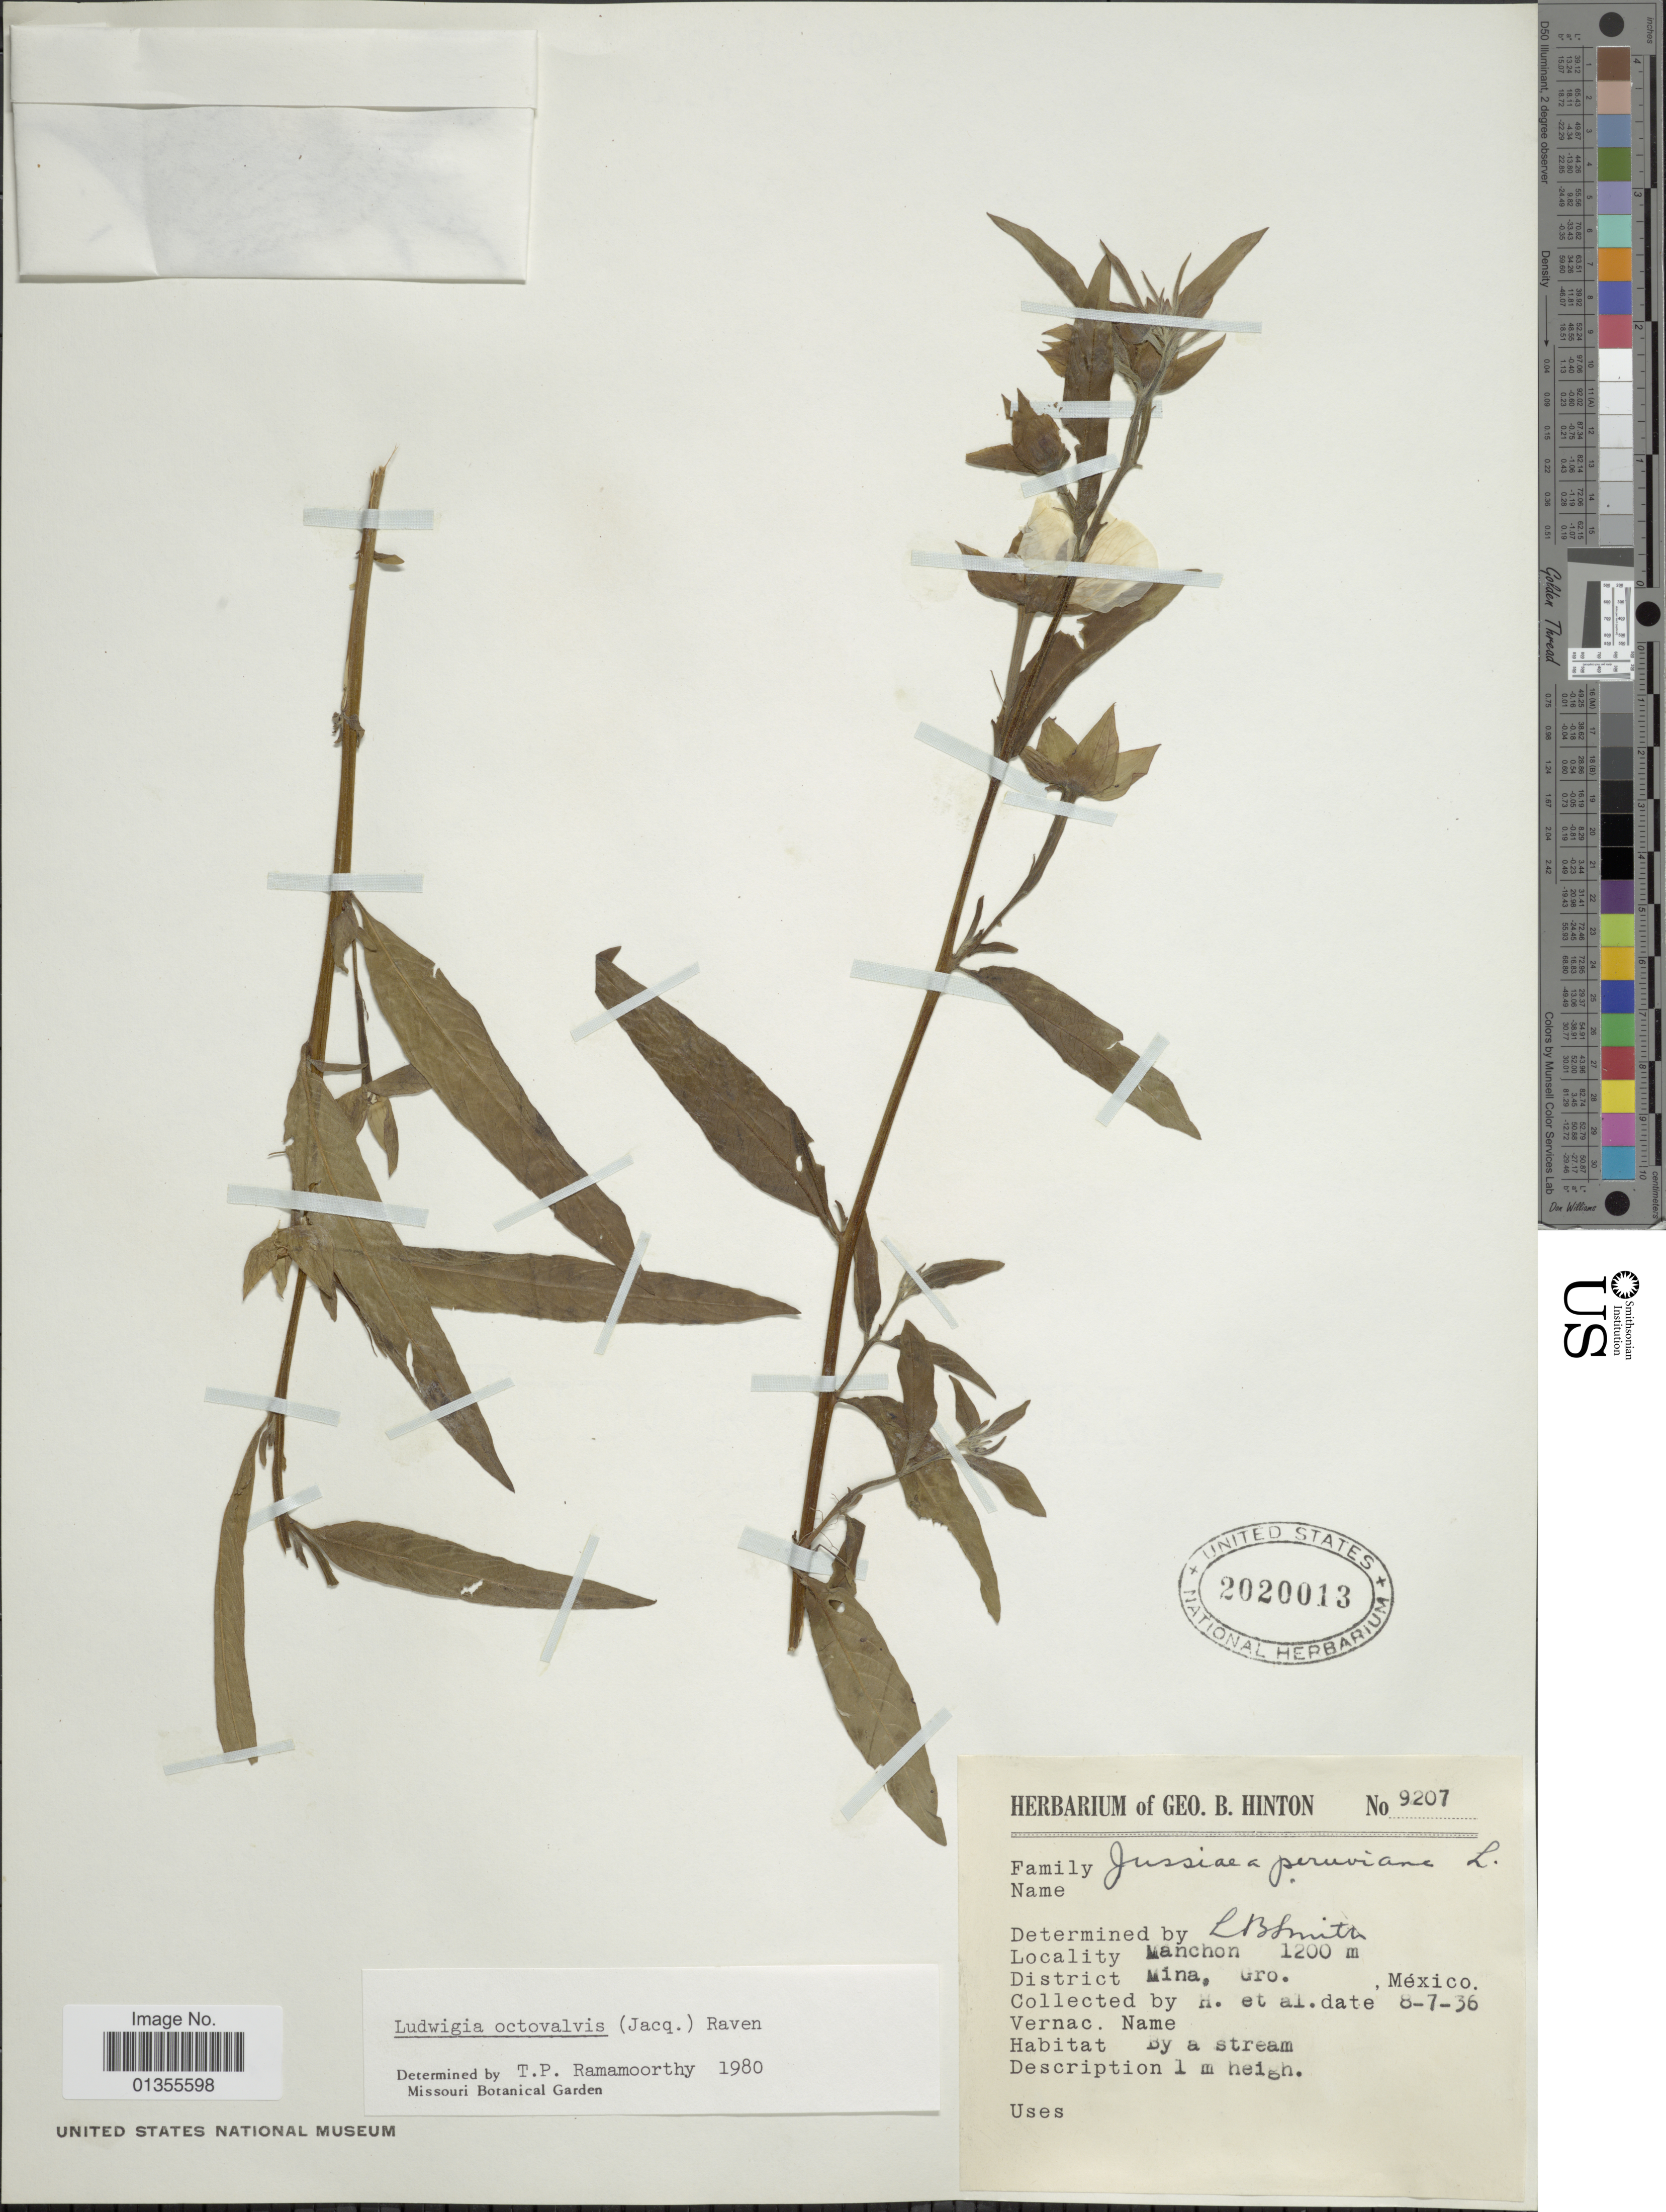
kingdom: Plantae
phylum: Tracheophyta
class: Magnoliopsida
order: Myrtales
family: Onagraceae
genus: Ludwigia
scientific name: Ludwigia octovalvis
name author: (Jacq.) P.H. Raven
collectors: G. B. Hinton & et al.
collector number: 9207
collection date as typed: Transcribed d/m/y: 7/8/36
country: Mexico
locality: Manchon. District Mina, Gro.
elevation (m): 1200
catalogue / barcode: US 2020013